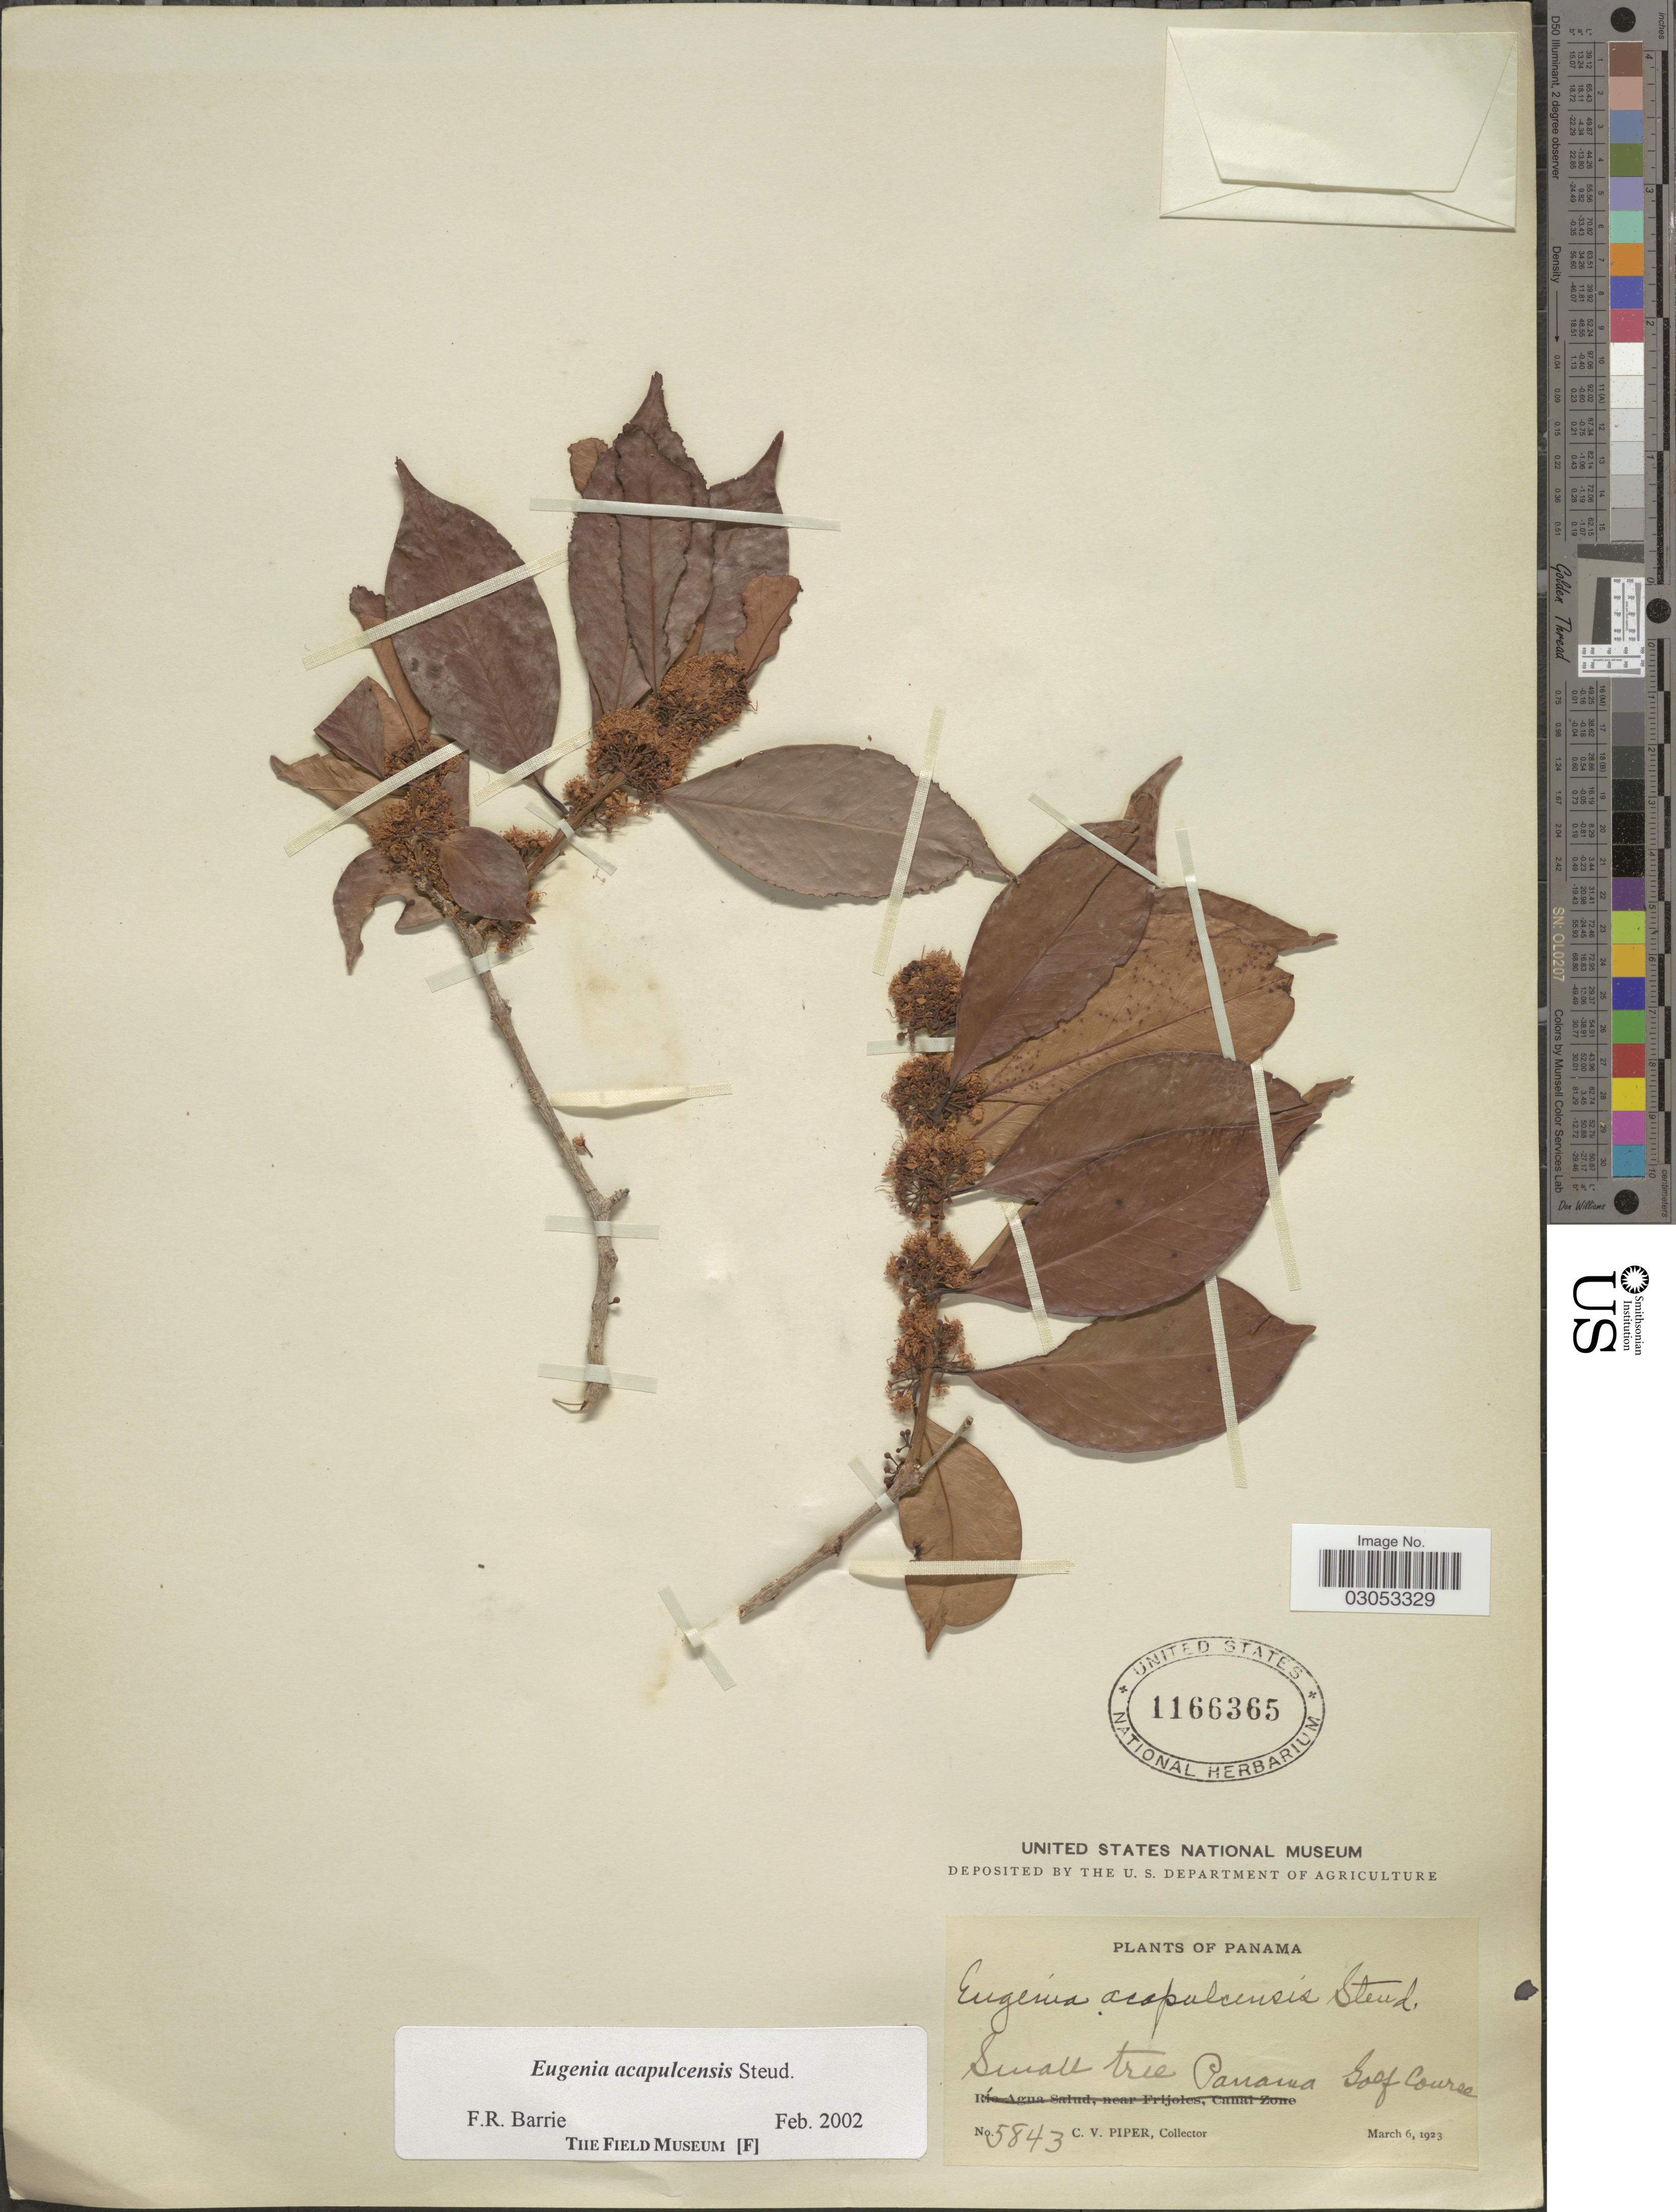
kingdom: Plantae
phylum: Tracheophyta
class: Magnoliopsida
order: Myrtales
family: Myrtaceae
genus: Eugenia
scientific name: Eugenia acapulcensis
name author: Steud.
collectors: C. V. Piper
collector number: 5843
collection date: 1923-03-06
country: Panama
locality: Panama Golf Course.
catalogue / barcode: US 1166365